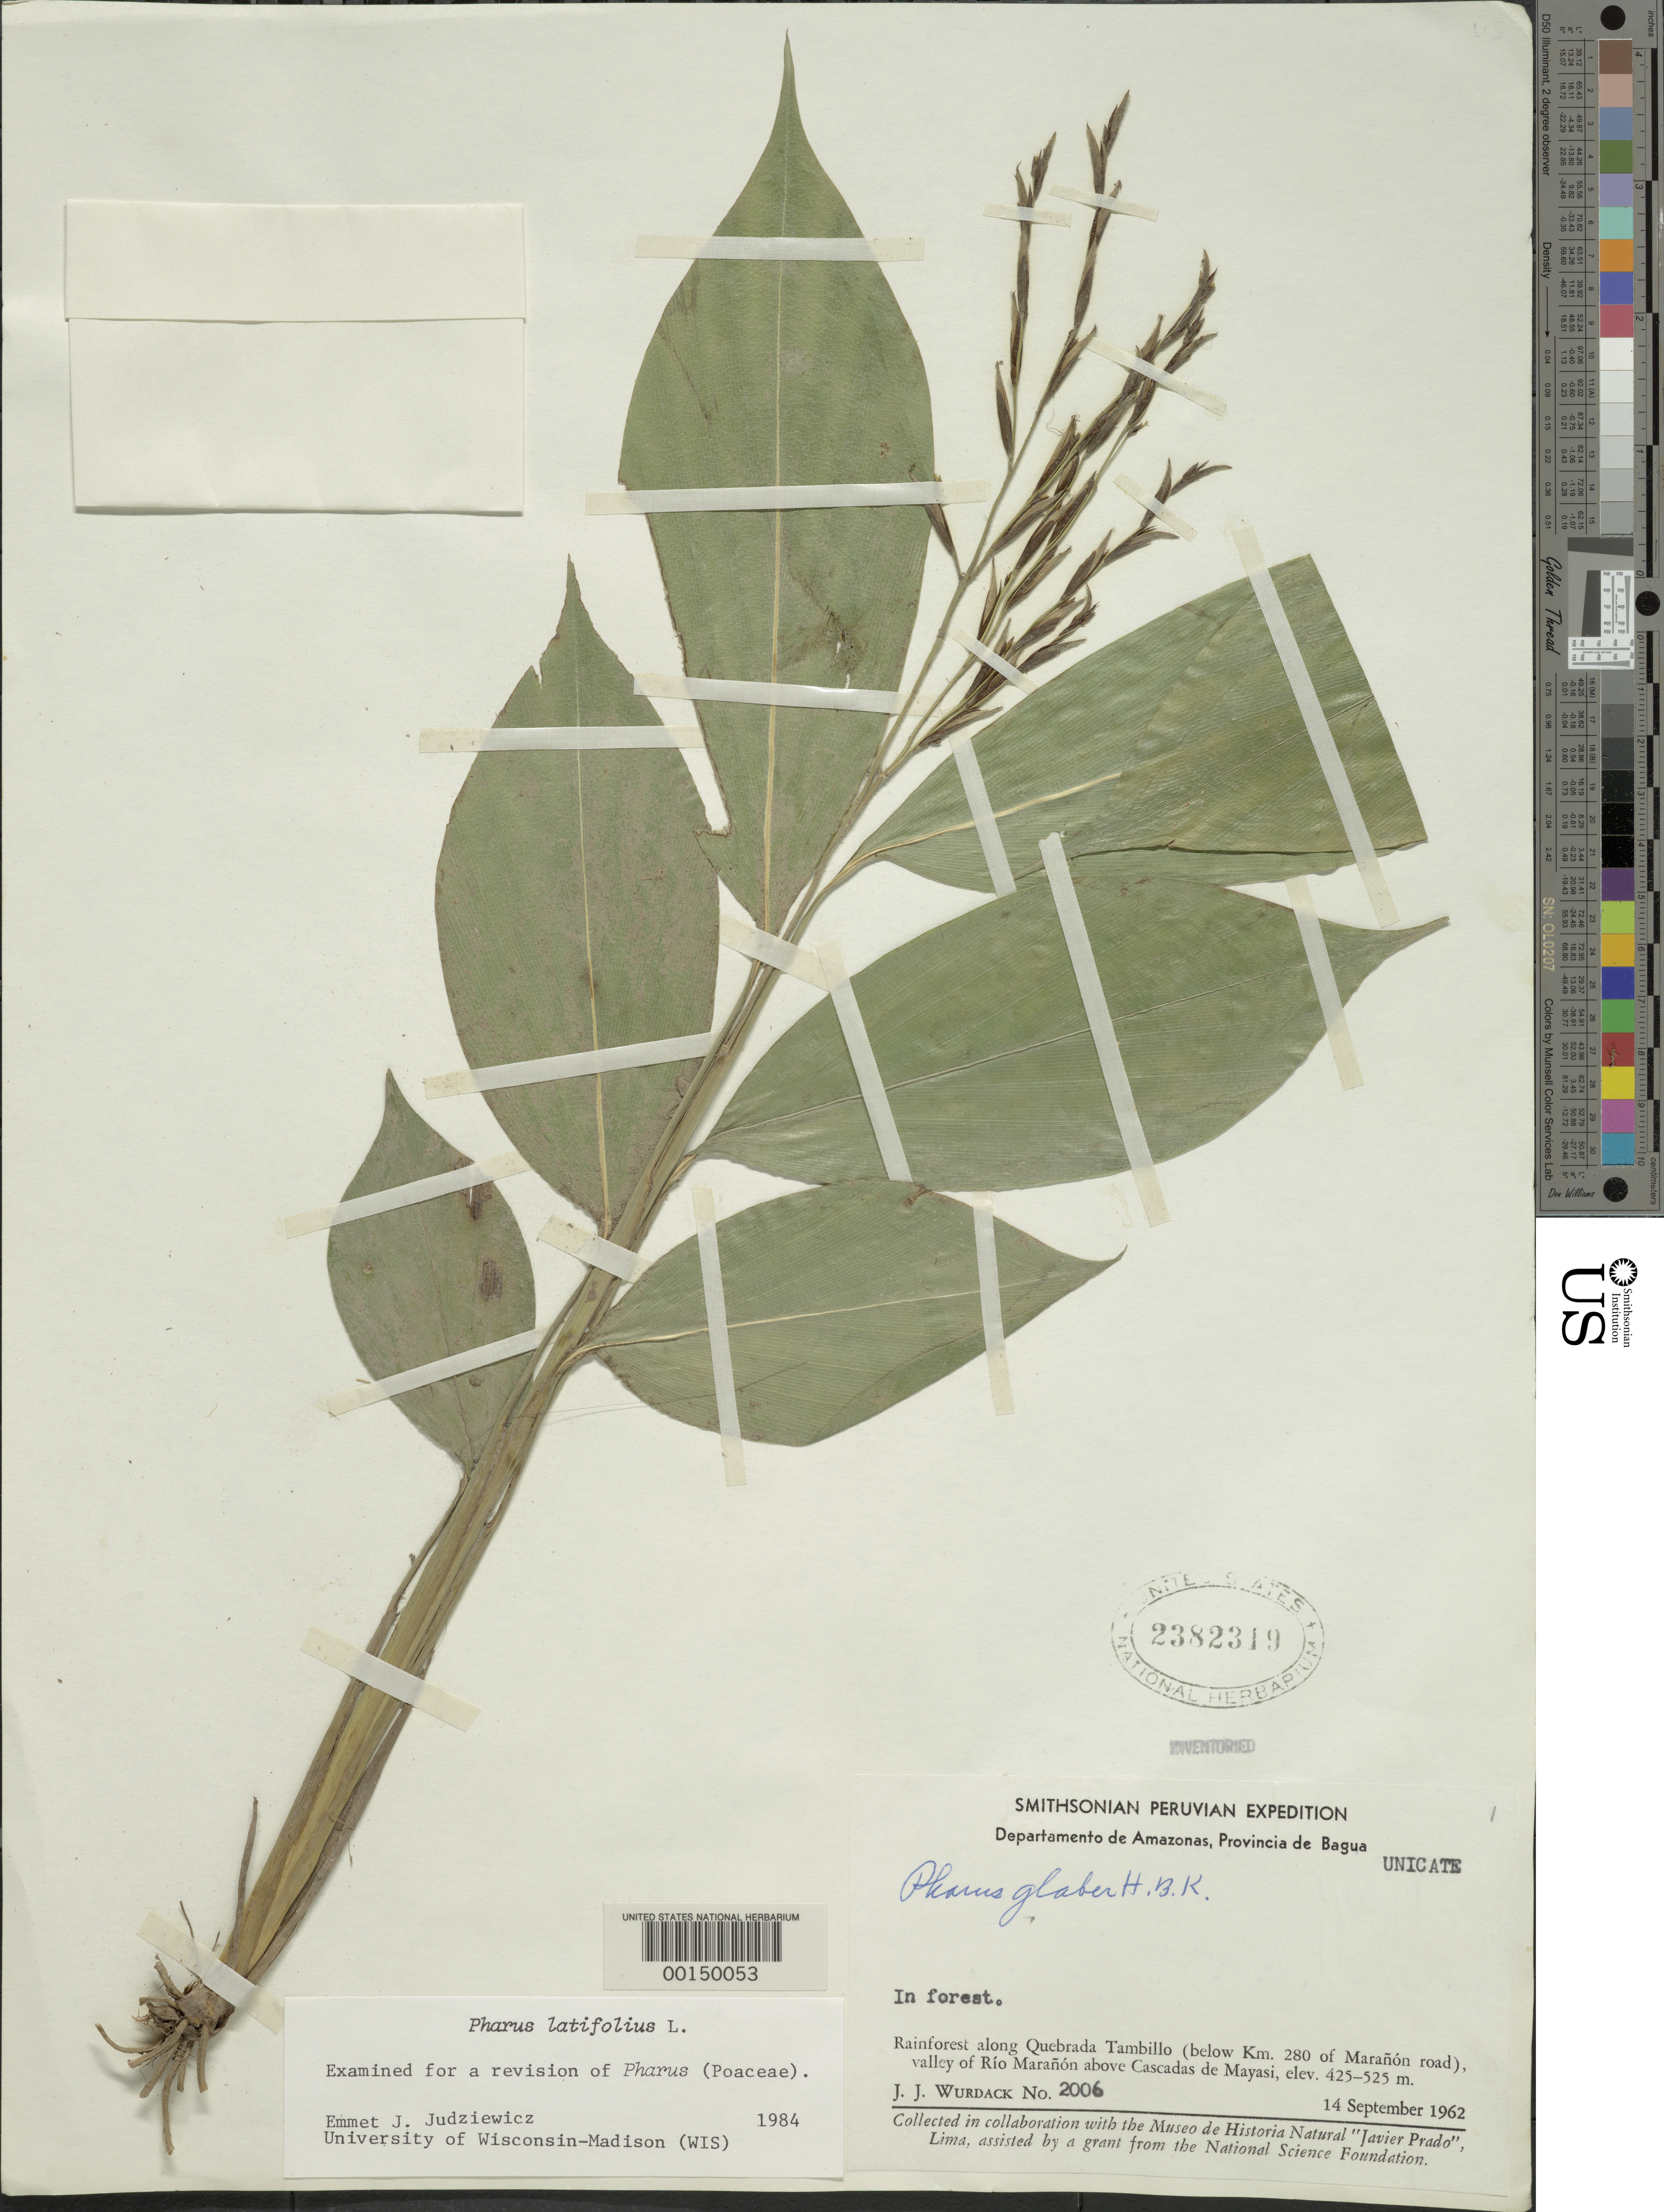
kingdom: Plantae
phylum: Tracheophyta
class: Liliopsida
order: Poales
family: Poaceae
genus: Pharus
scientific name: Pharus latifolius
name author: L.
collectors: J. J. Wurdack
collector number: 2006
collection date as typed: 14 Sep 1962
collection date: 1962-09-14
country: Peru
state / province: Amazonas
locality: Bagua, Quebrada Tambillo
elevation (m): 425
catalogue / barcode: US 2382319